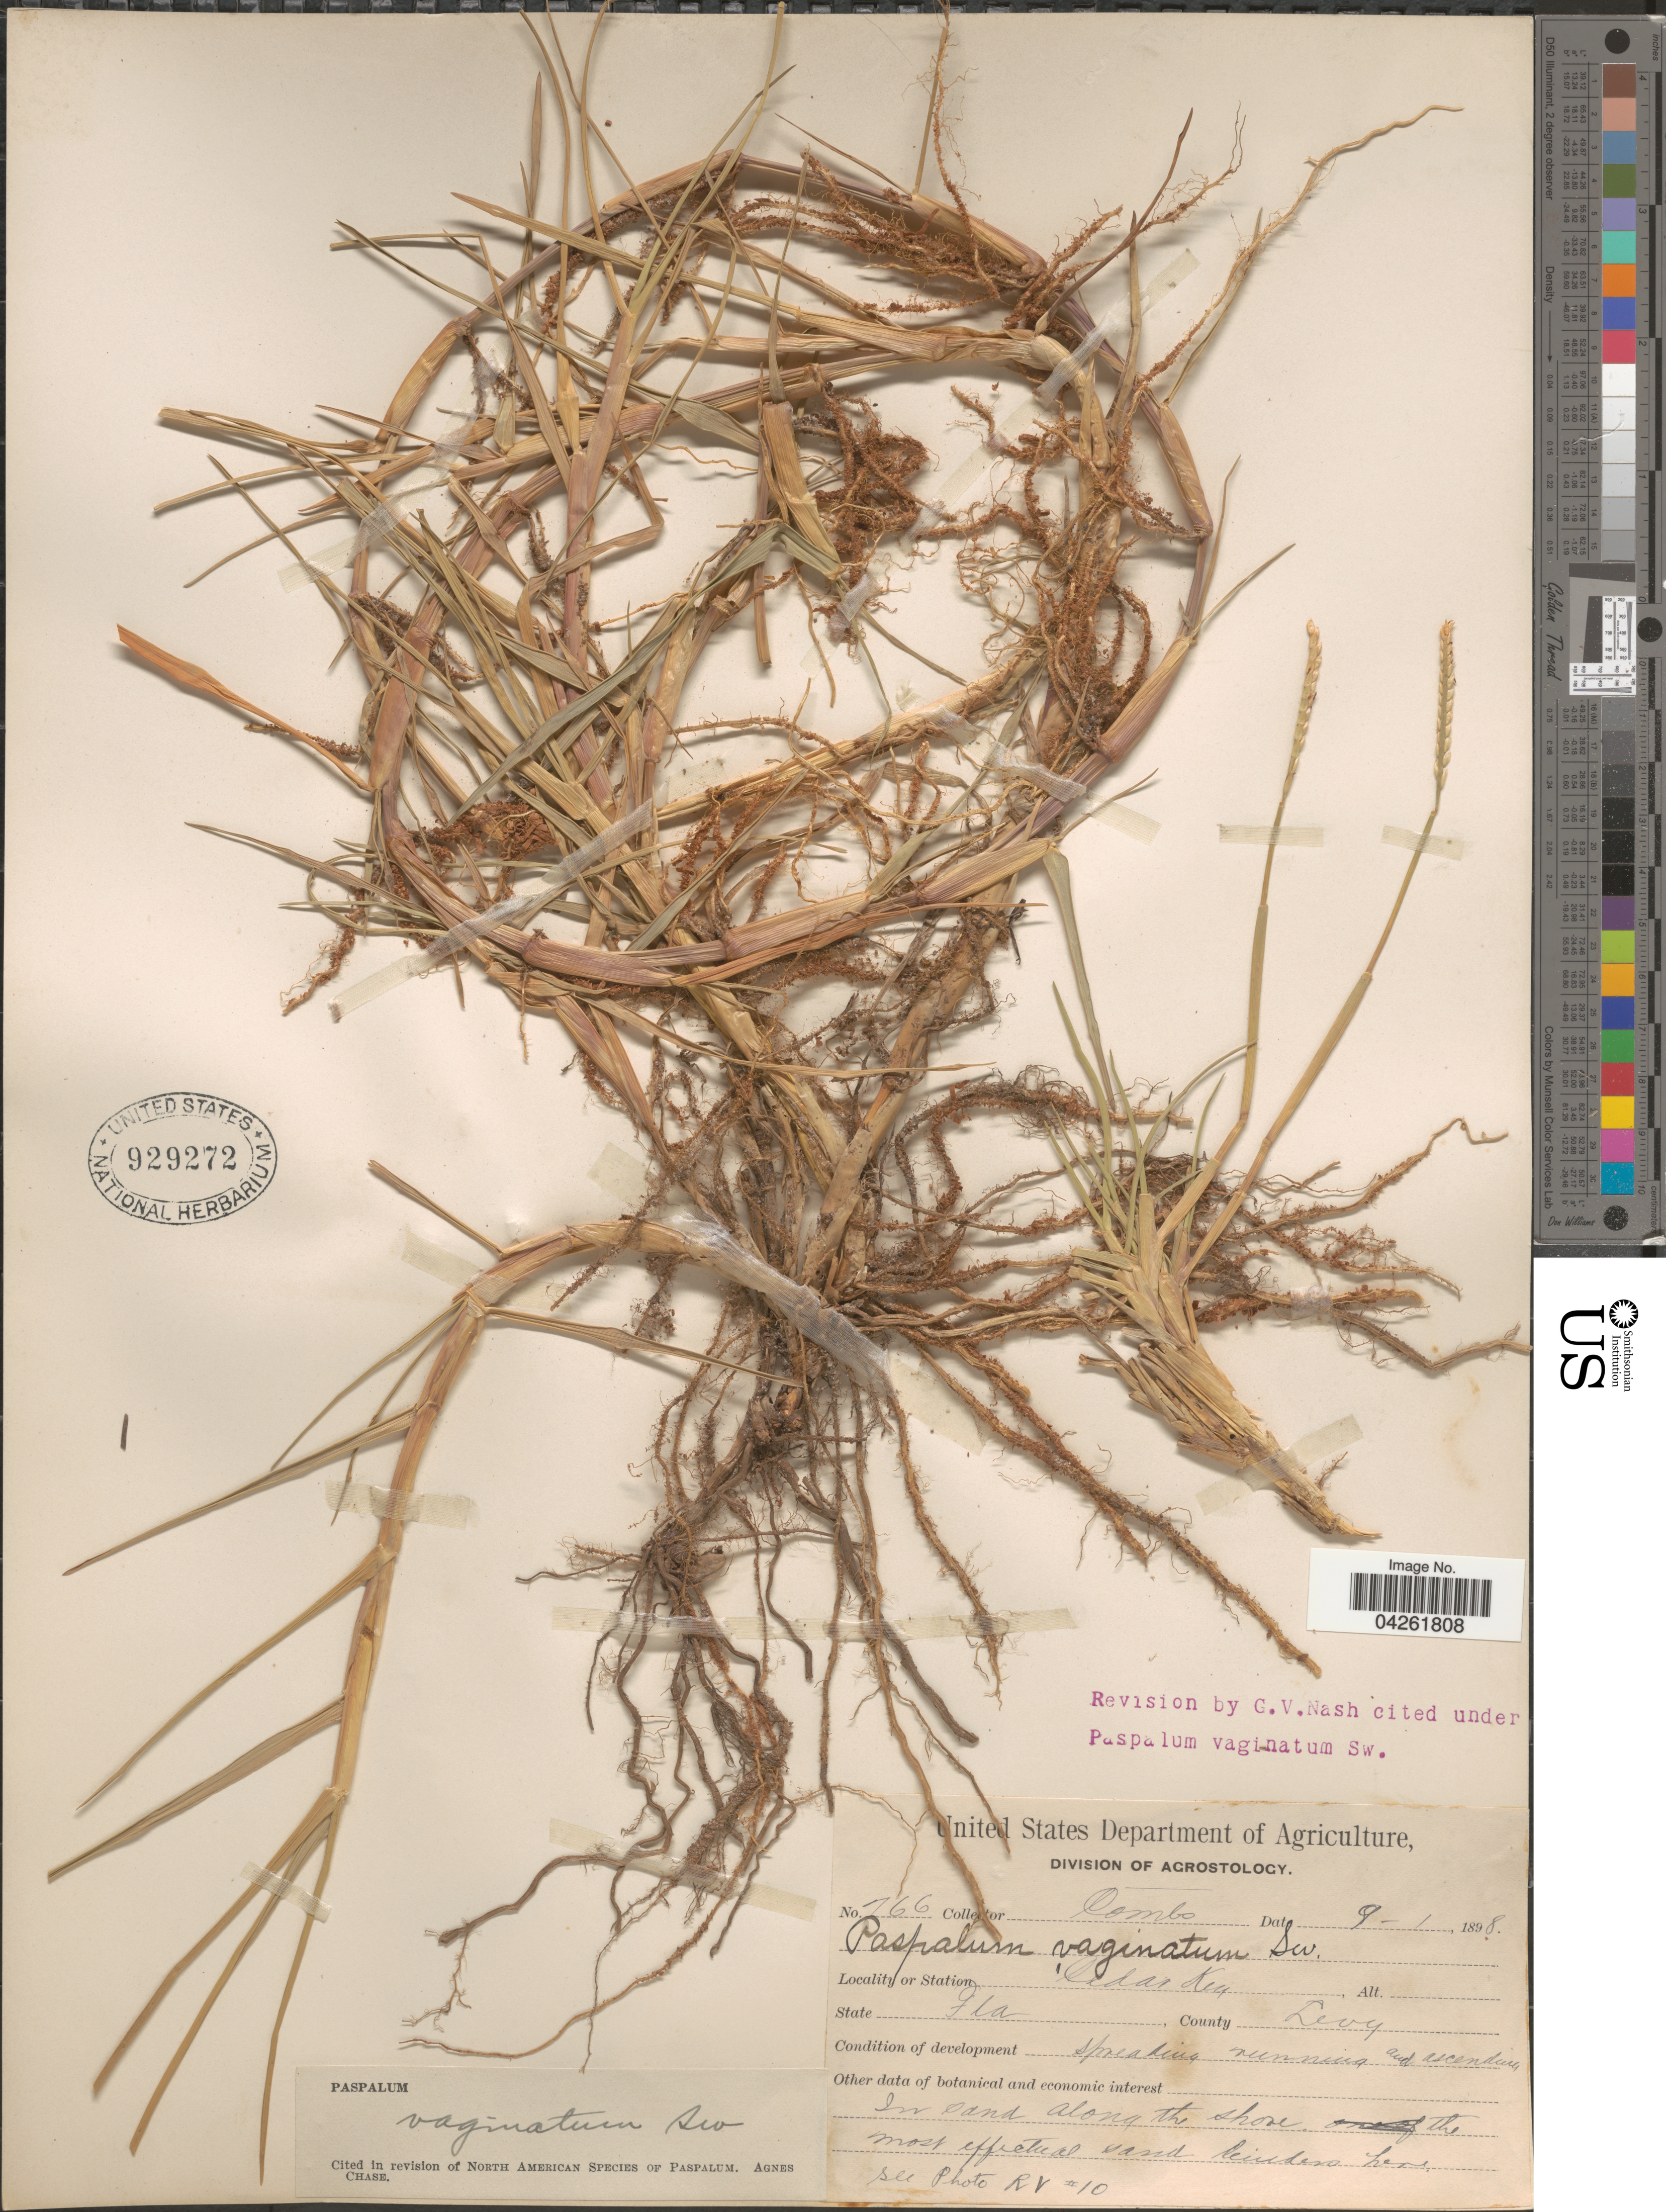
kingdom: Plantae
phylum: Tracheophyta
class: Liliopsida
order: Poales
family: Poaceae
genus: Paspalum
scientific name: Paspalum distichum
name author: L.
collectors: -. Combs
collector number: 766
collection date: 1898-09-01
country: United States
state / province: Florida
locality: Cedar Key. County Levy.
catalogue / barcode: US 929272